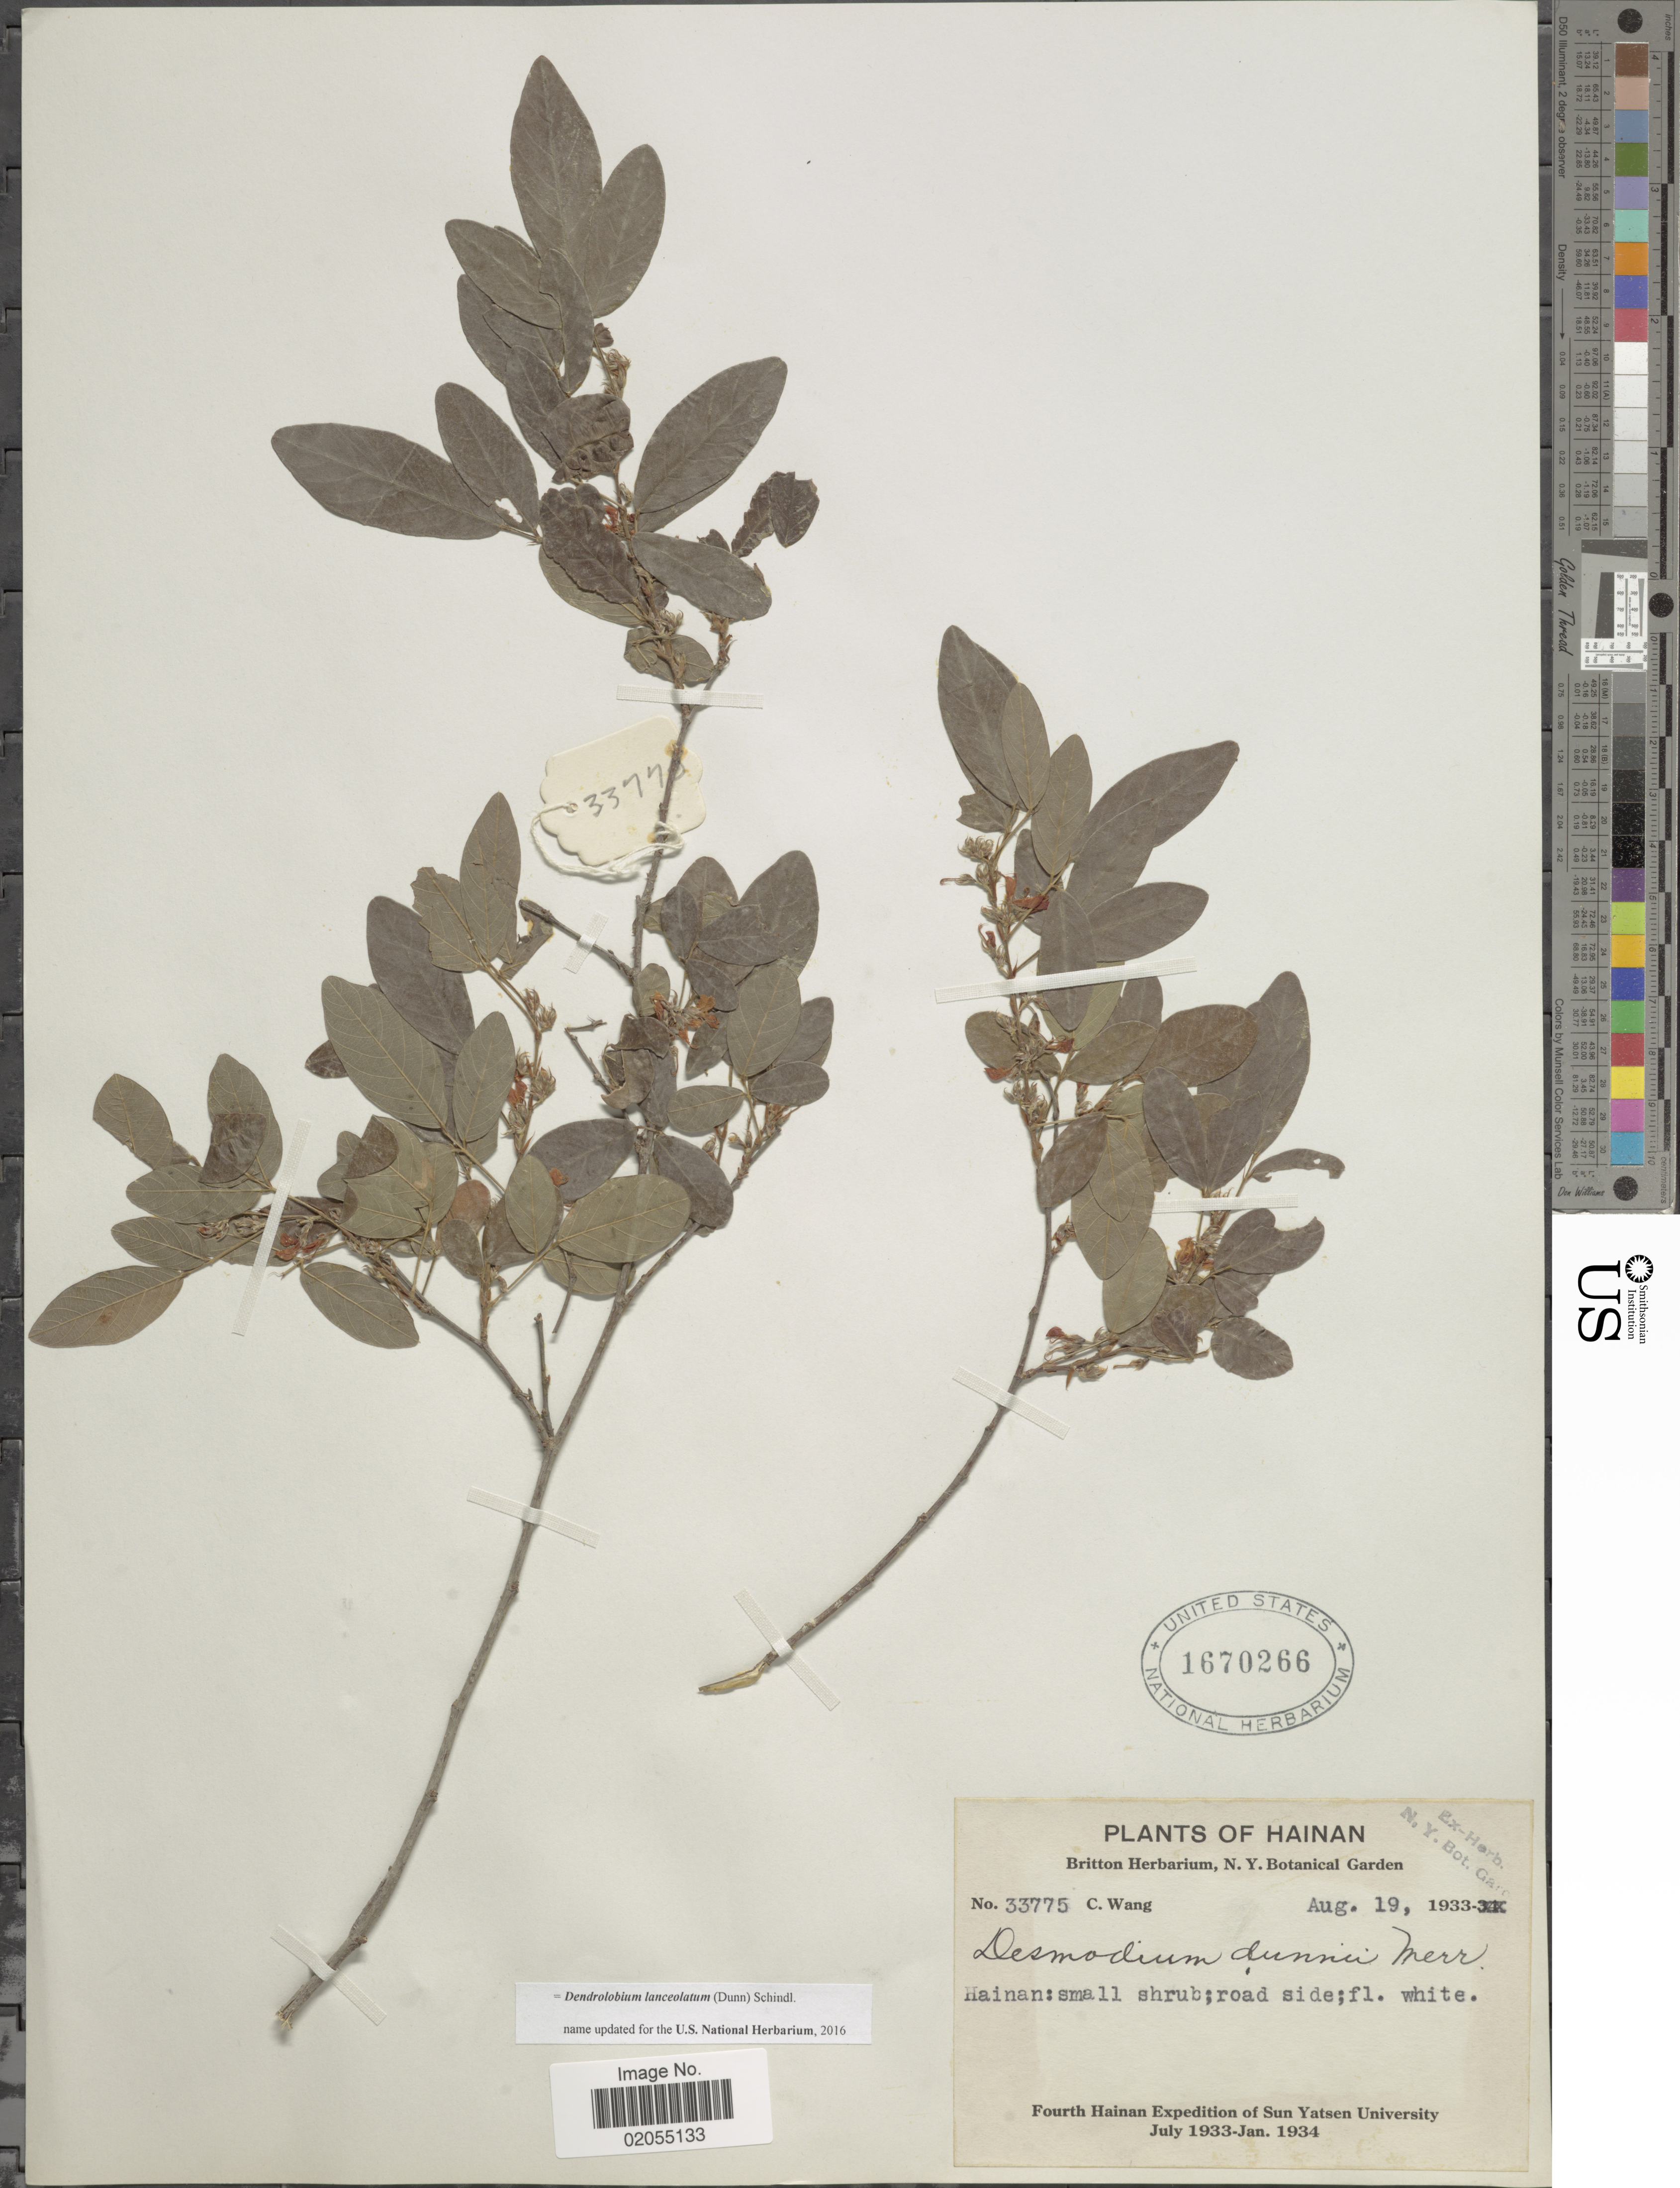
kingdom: Plantae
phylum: Tracheophyta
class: Magnoliopsida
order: Fabales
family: Fabaceae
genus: Dendrolobium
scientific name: Dendrolobium lanceolatum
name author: Schindl.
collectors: C. Wang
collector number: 33775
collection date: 1933-08-19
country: China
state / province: Hainan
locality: Hainan; road side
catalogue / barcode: US 1670266